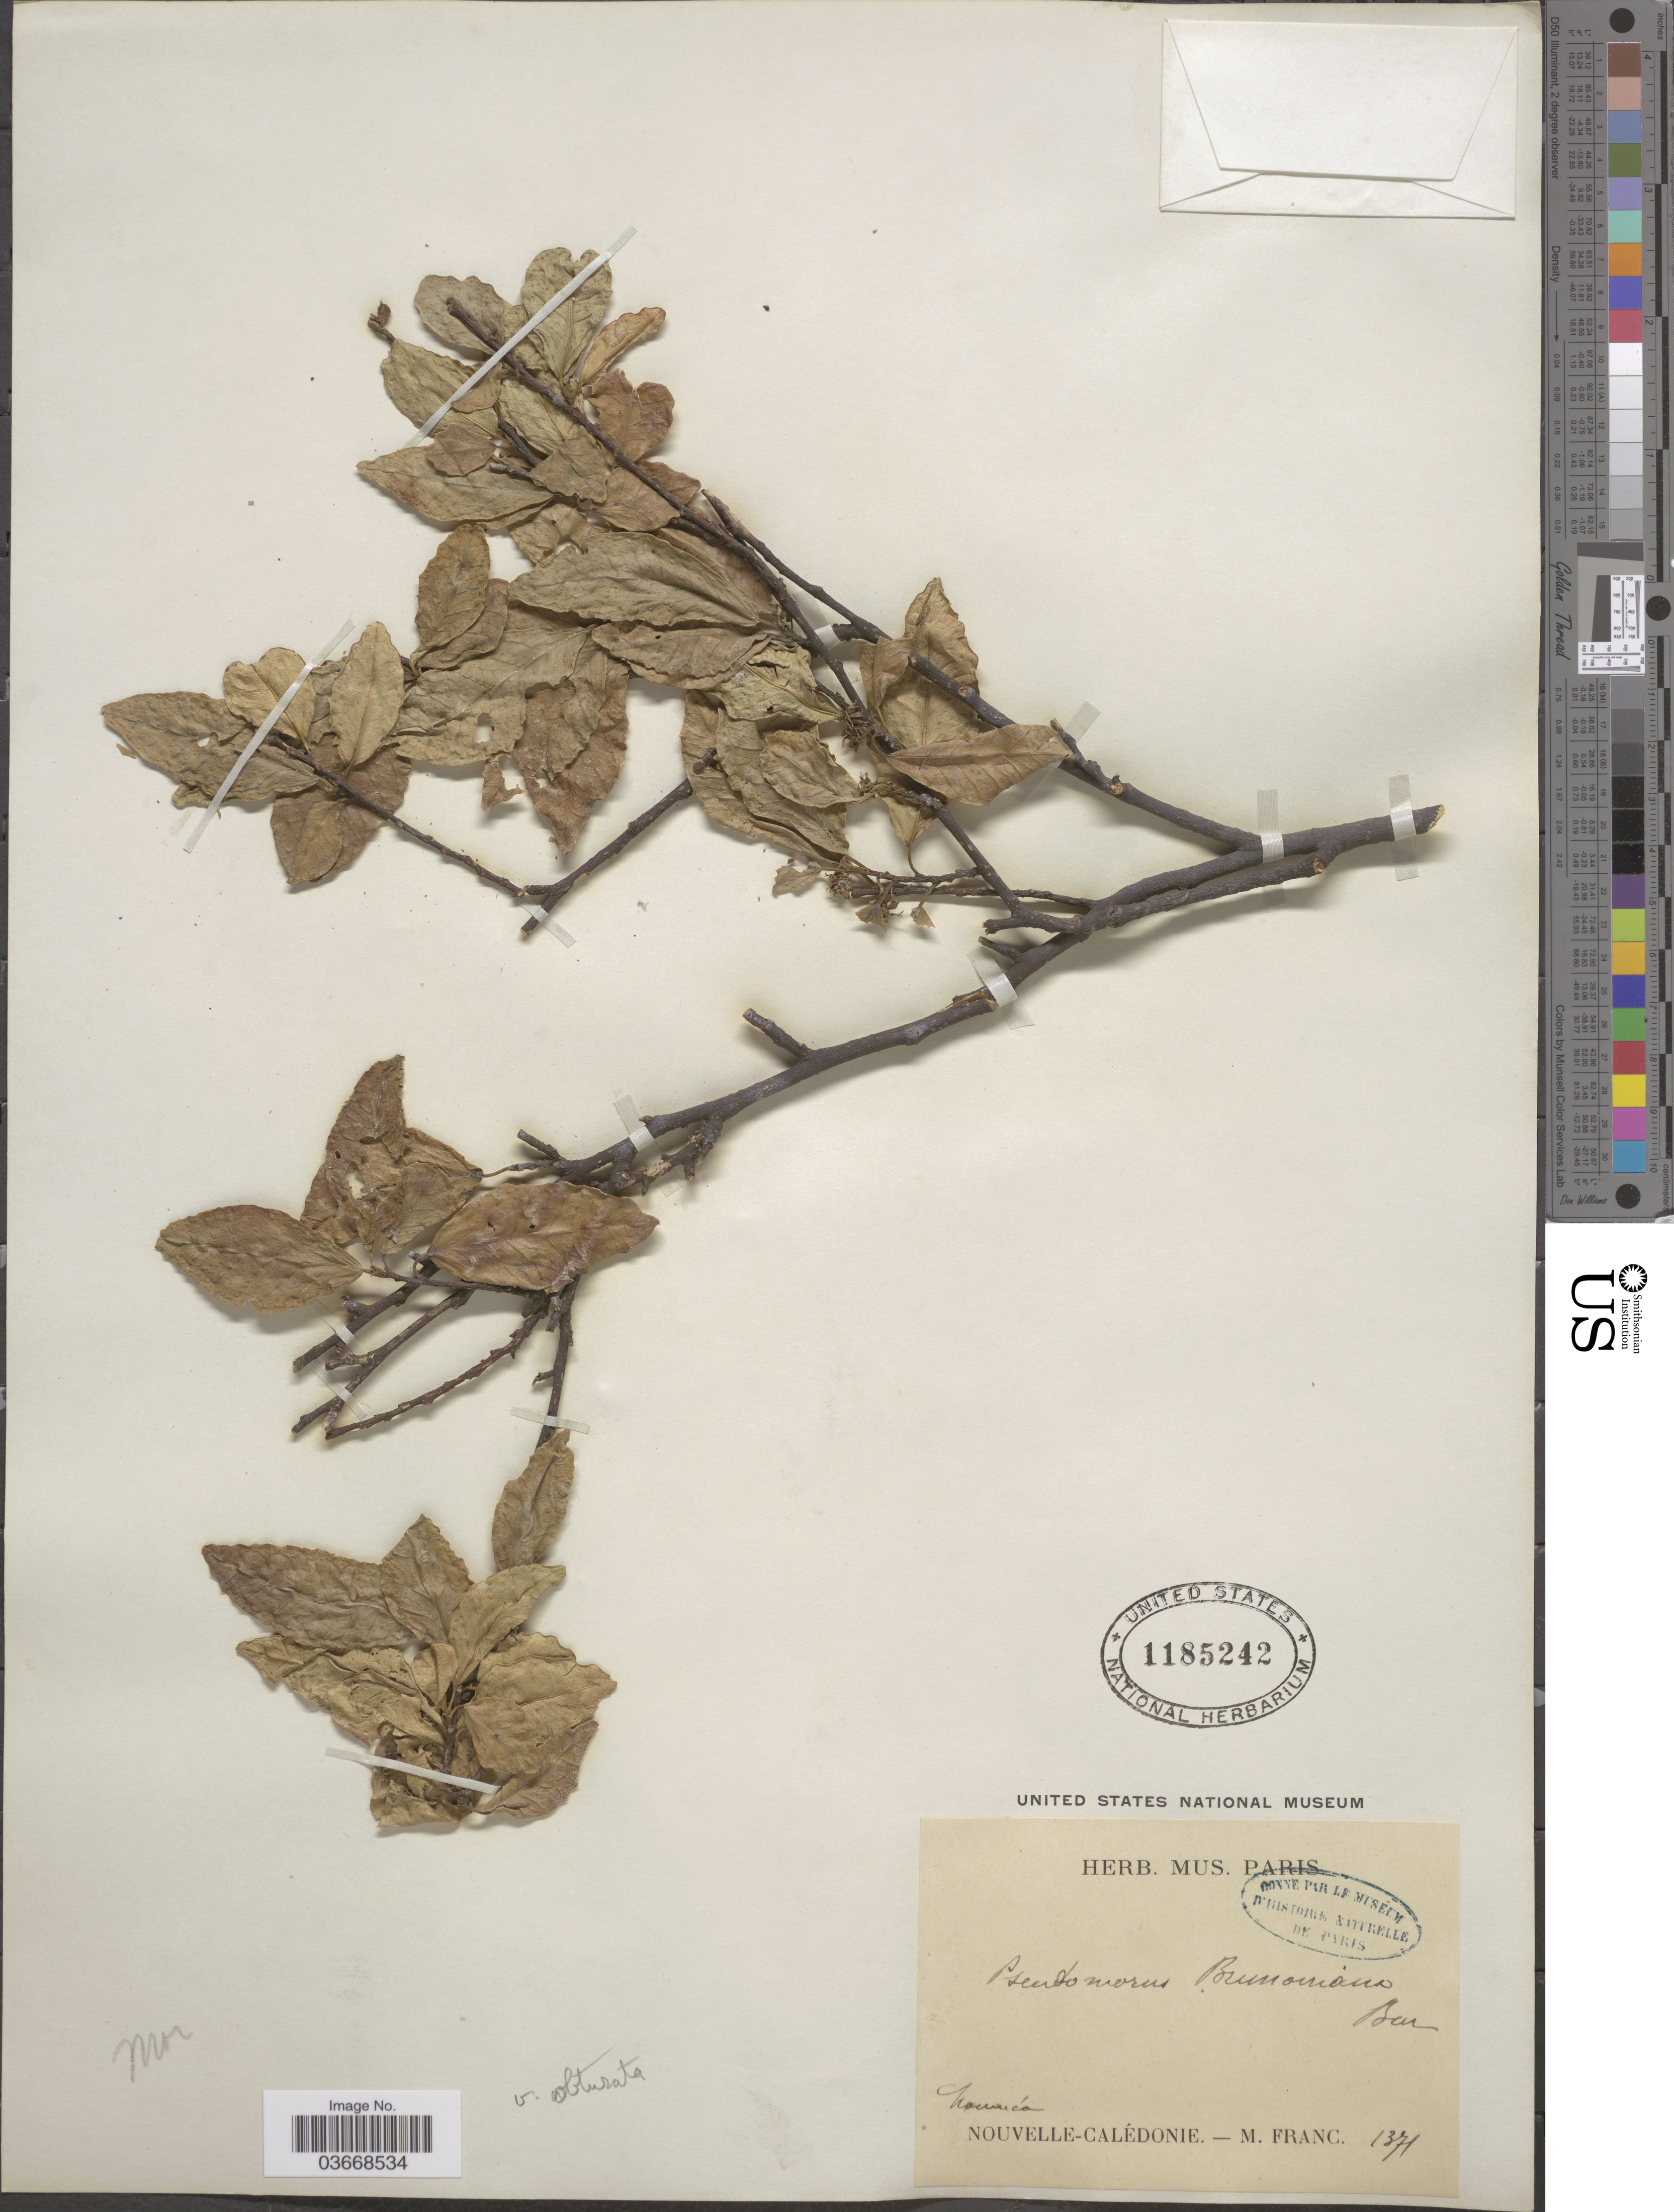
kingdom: Plantae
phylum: Tracheophyta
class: Magnoliopsida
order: Rosales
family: Moraceae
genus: Paratrophis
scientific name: Paratrophis pendulina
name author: (Endl.) E. M. Gardner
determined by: Wagner, W. L., (BOT), Smithsonian Institution - National Museum of Natural History (UNITED STATES)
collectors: M. Franc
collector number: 1371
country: New Caledonia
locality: Noumea. Nouvelle-Calédonie.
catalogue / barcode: US 1185242